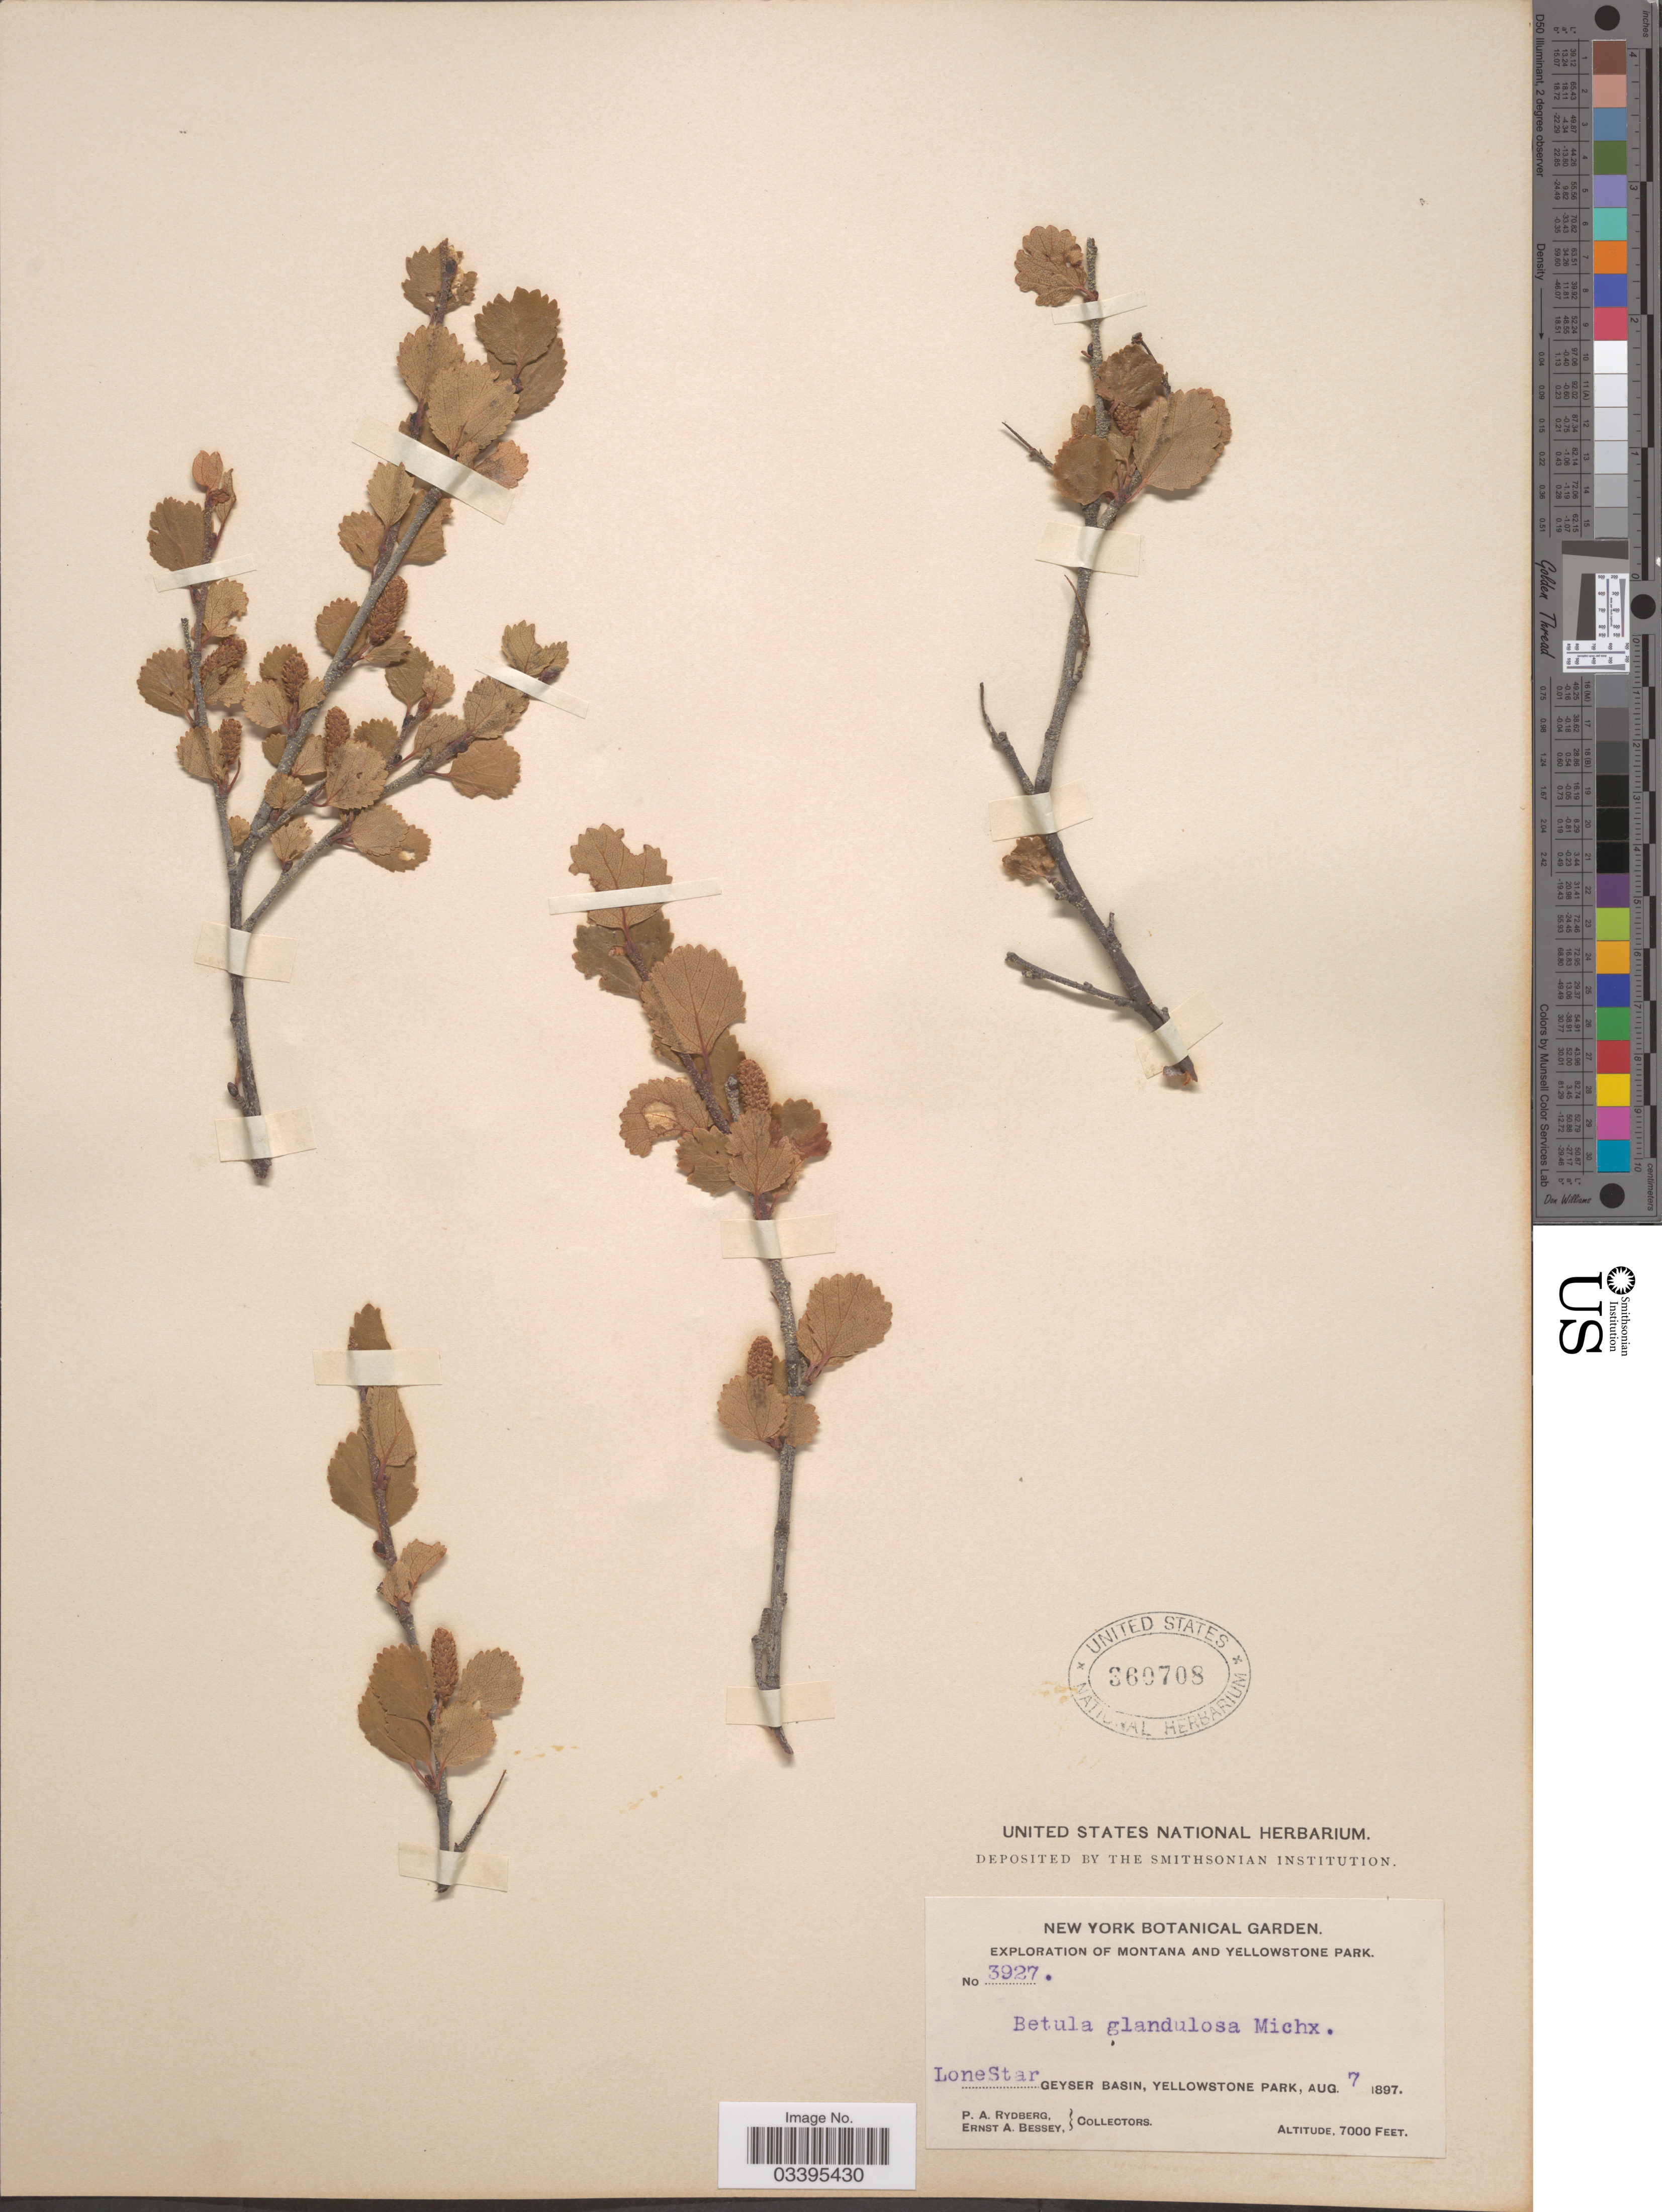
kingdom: Plantae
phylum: Tracheophyta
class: Magnoliopsida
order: Fagales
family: Betulaceae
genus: Betula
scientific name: Betula glandulosa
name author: Michx.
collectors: P. A. Rydberg & E. A. Bessey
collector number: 3927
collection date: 1897-08-07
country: United States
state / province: Montana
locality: Lone Star Geyser Basin, Yellowstone Park.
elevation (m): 2134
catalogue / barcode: US 360708